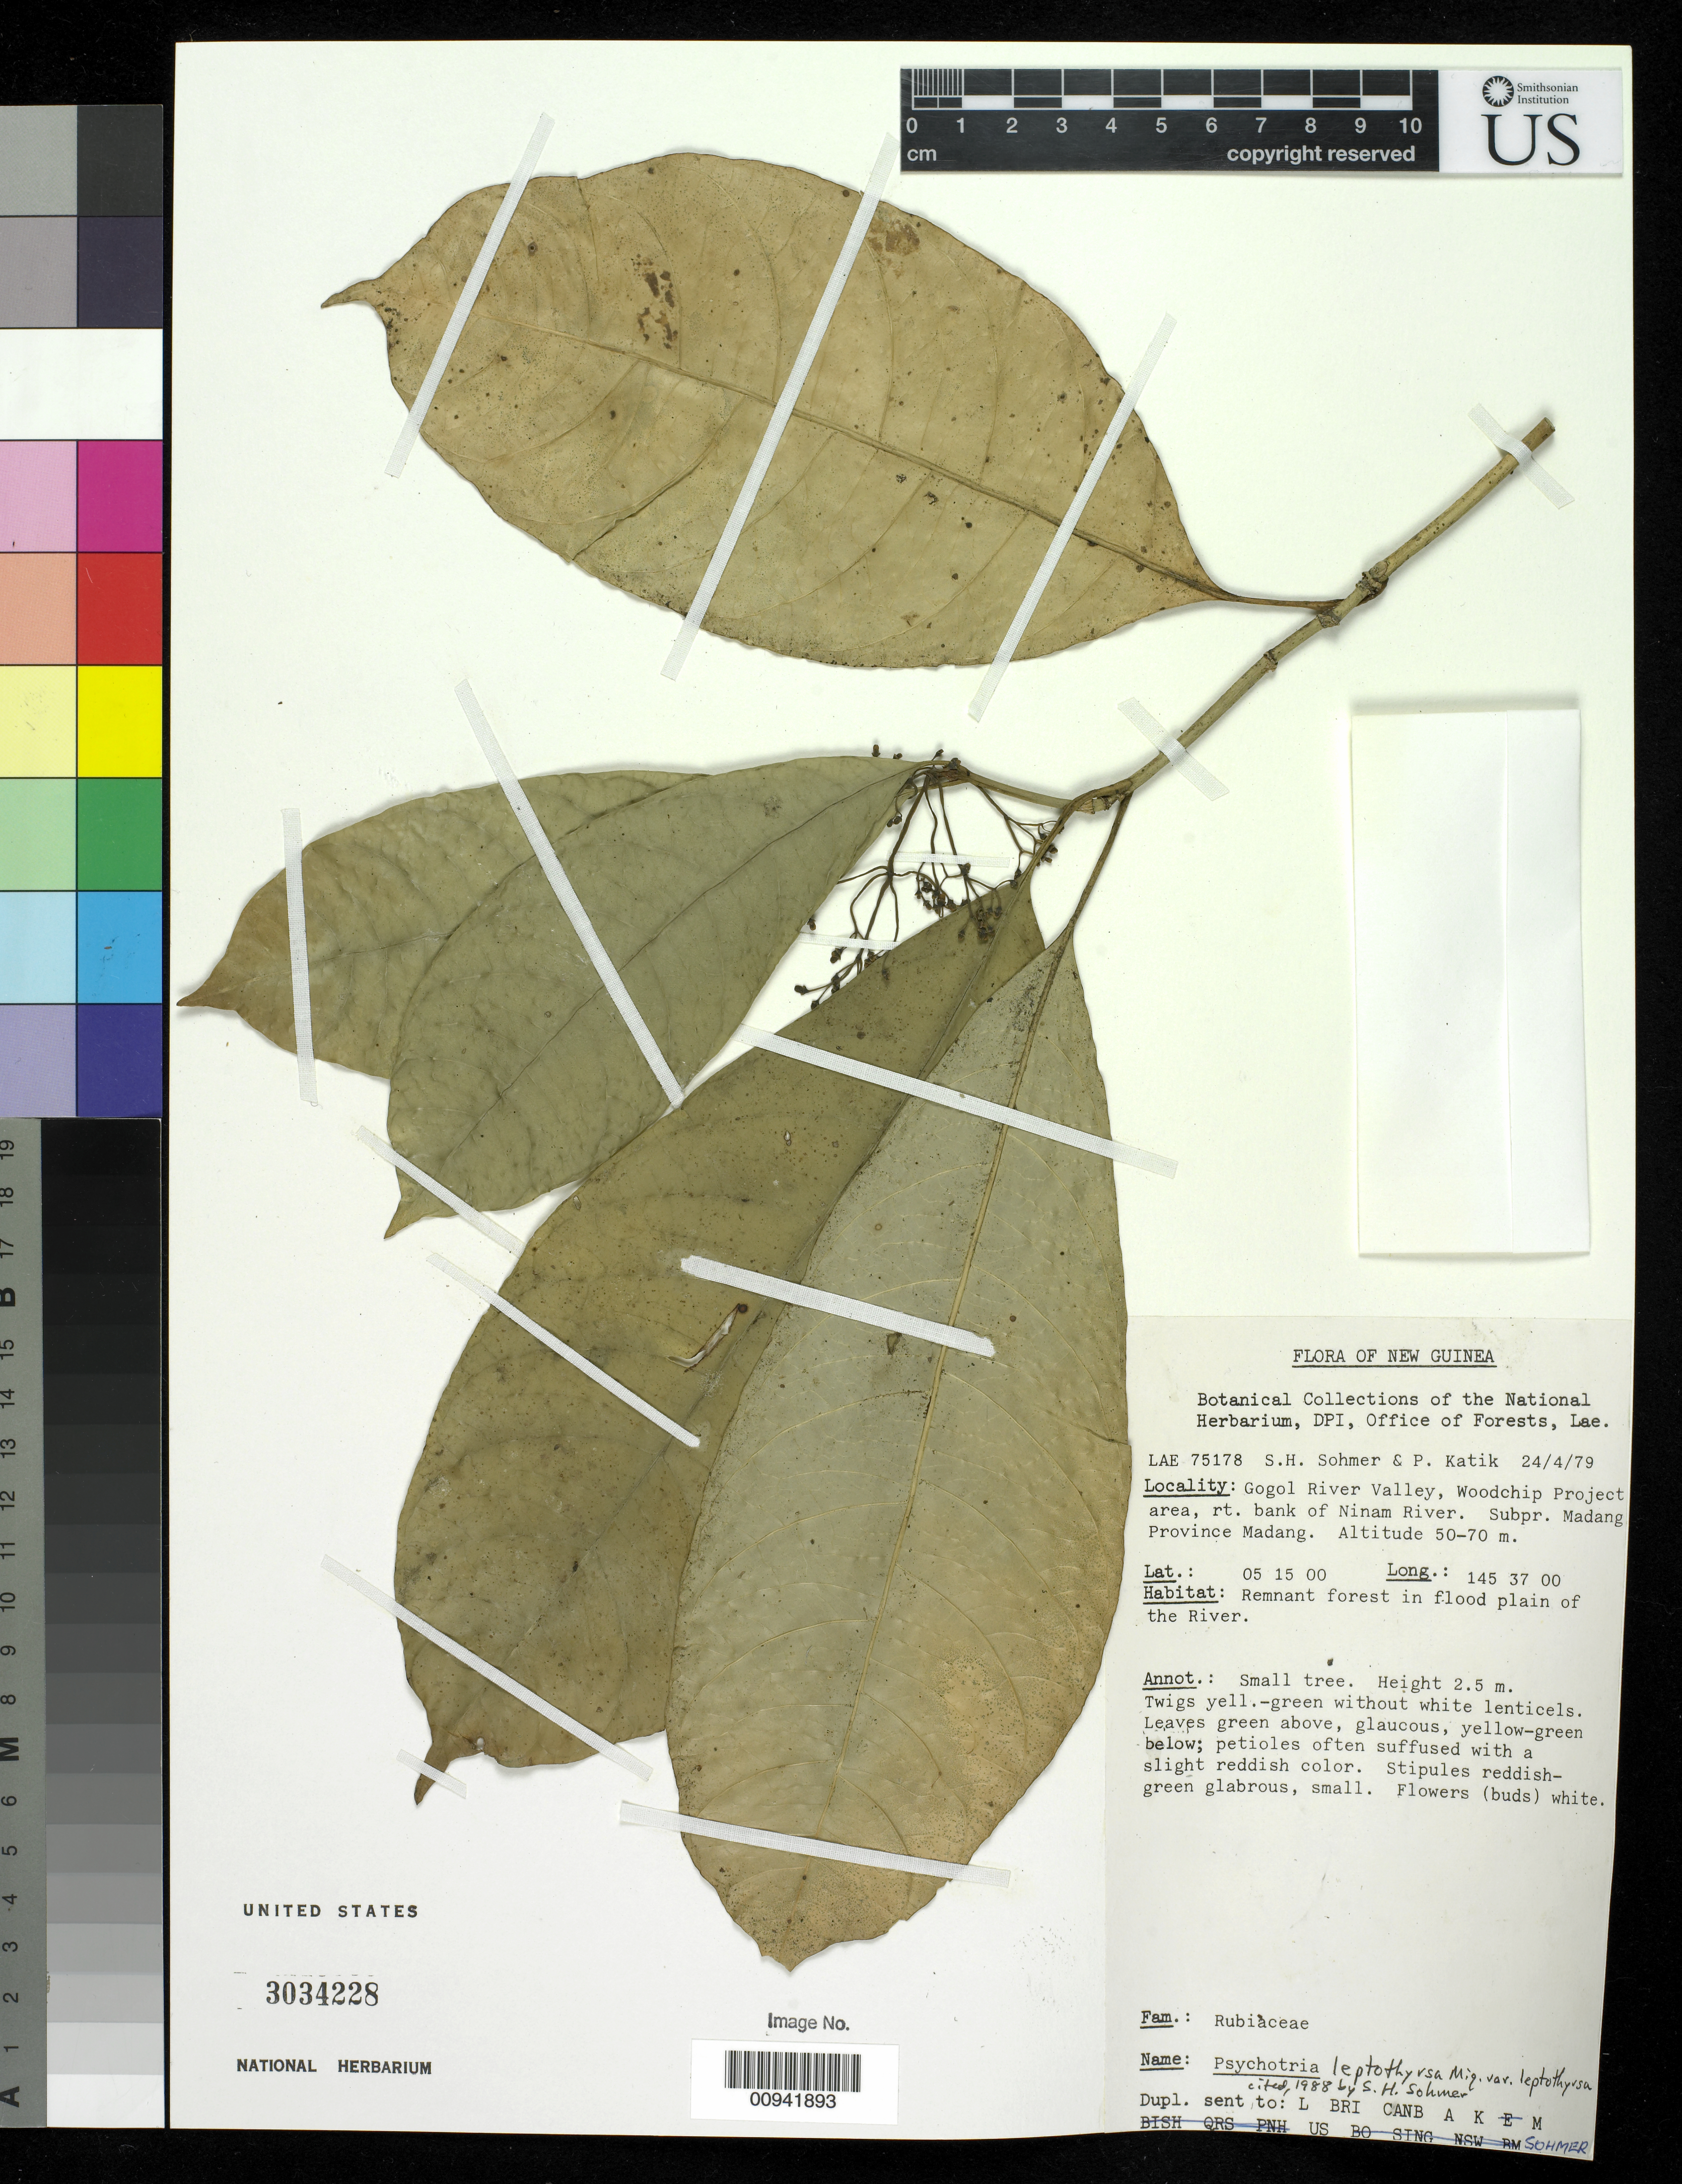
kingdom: Plantae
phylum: Tracheophyta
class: Magnoliopsida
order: Gentianales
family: Rubiaceae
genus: Psychotria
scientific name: Psychotria leptothyrsa var. leptothyrsa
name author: Miq.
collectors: S. H. Sohmer & P. Katik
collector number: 75178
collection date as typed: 24 Apr 1979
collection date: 1979-04-24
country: Papua New Guinea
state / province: Madang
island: New Guinea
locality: Lae, Gogol River Valley, Woodchip Project area, rt. Bank of Ninam River. Subpro. Madang.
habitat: Remnant forest in flood plain of the River.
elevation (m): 50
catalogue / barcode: US 3034228